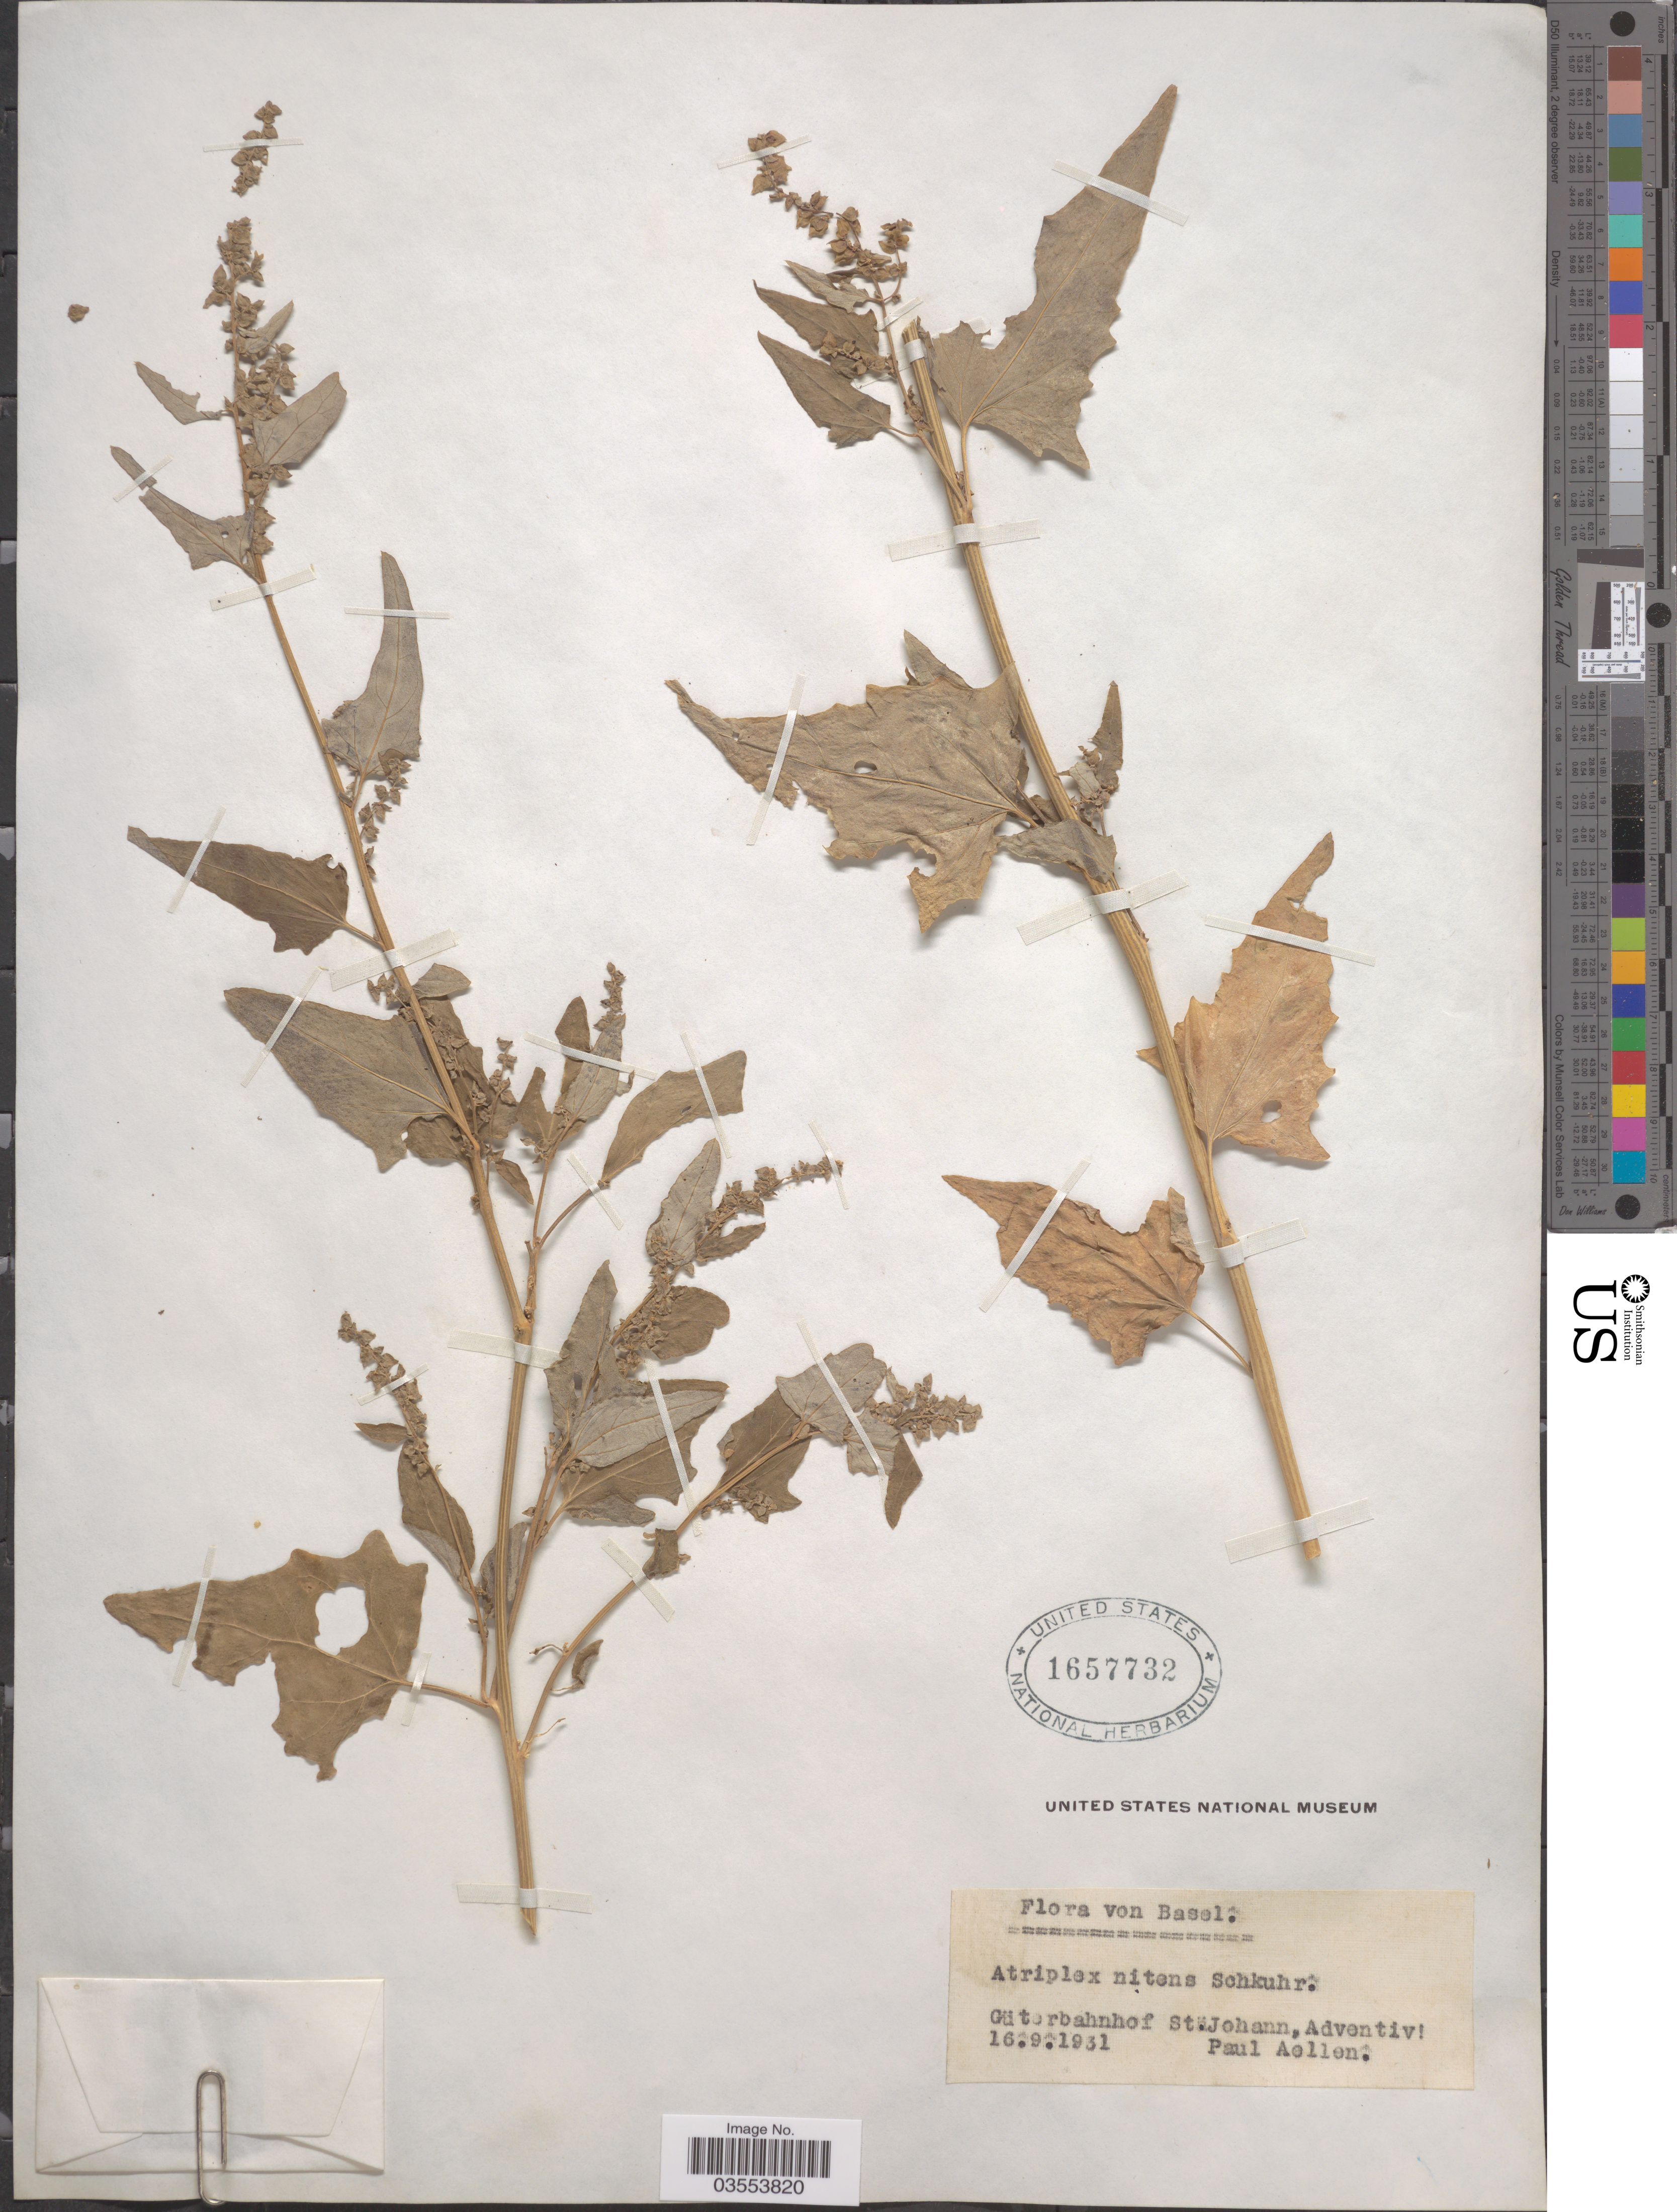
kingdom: Plantae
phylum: Tracheophyta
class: Magnoliopsida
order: Caryophyllales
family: Amaranthaceae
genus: Atriplex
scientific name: Atriplex nitens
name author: Schkuhr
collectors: P. Aellen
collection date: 1931-09-16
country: Switzerland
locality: Basel. Güterbahnhof St. Johann, Adventiv.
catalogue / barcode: US 1657732